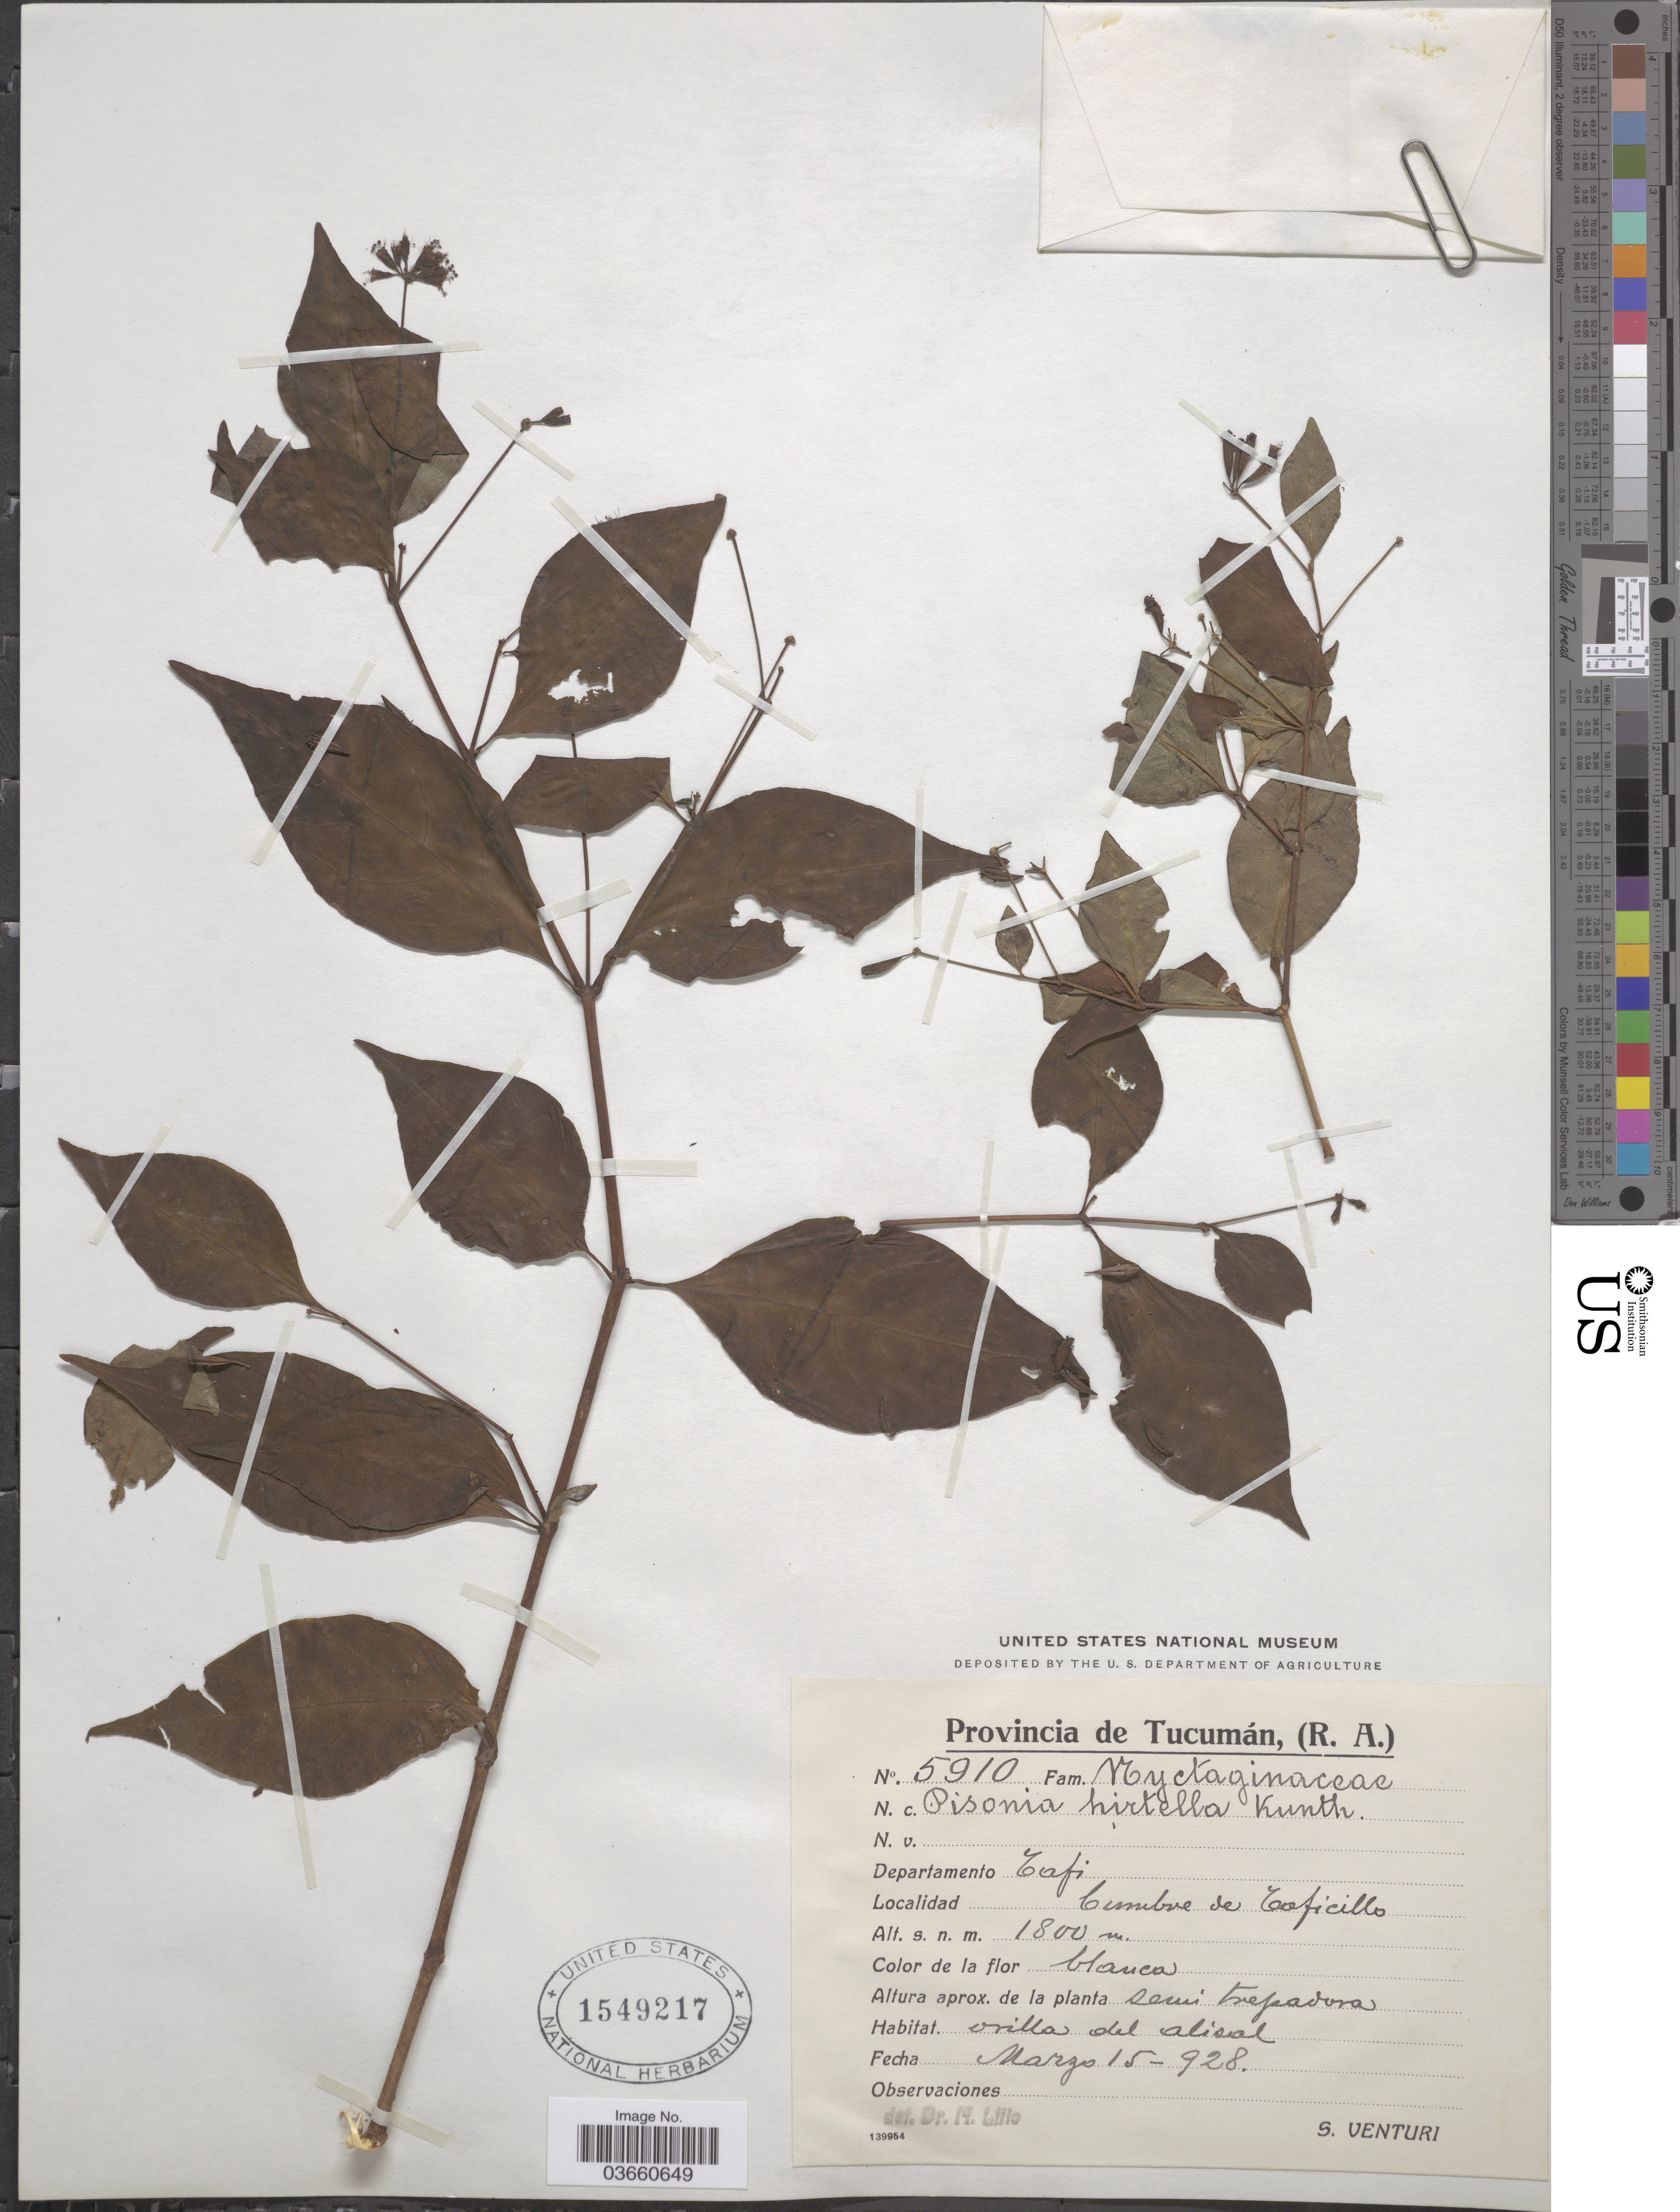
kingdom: Plantae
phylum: Tracheophyta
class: Magnoliopsida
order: Caryophyllales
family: Nyctaginaceae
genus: Pisonia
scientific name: Pisonia hirtella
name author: Kunth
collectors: S. Venturi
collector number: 5910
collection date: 1928-03-15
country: Argentina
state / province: Tucuman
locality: Departamento Tafi. Cumbre de Taficillo.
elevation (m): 1800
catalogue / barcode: US 1549217